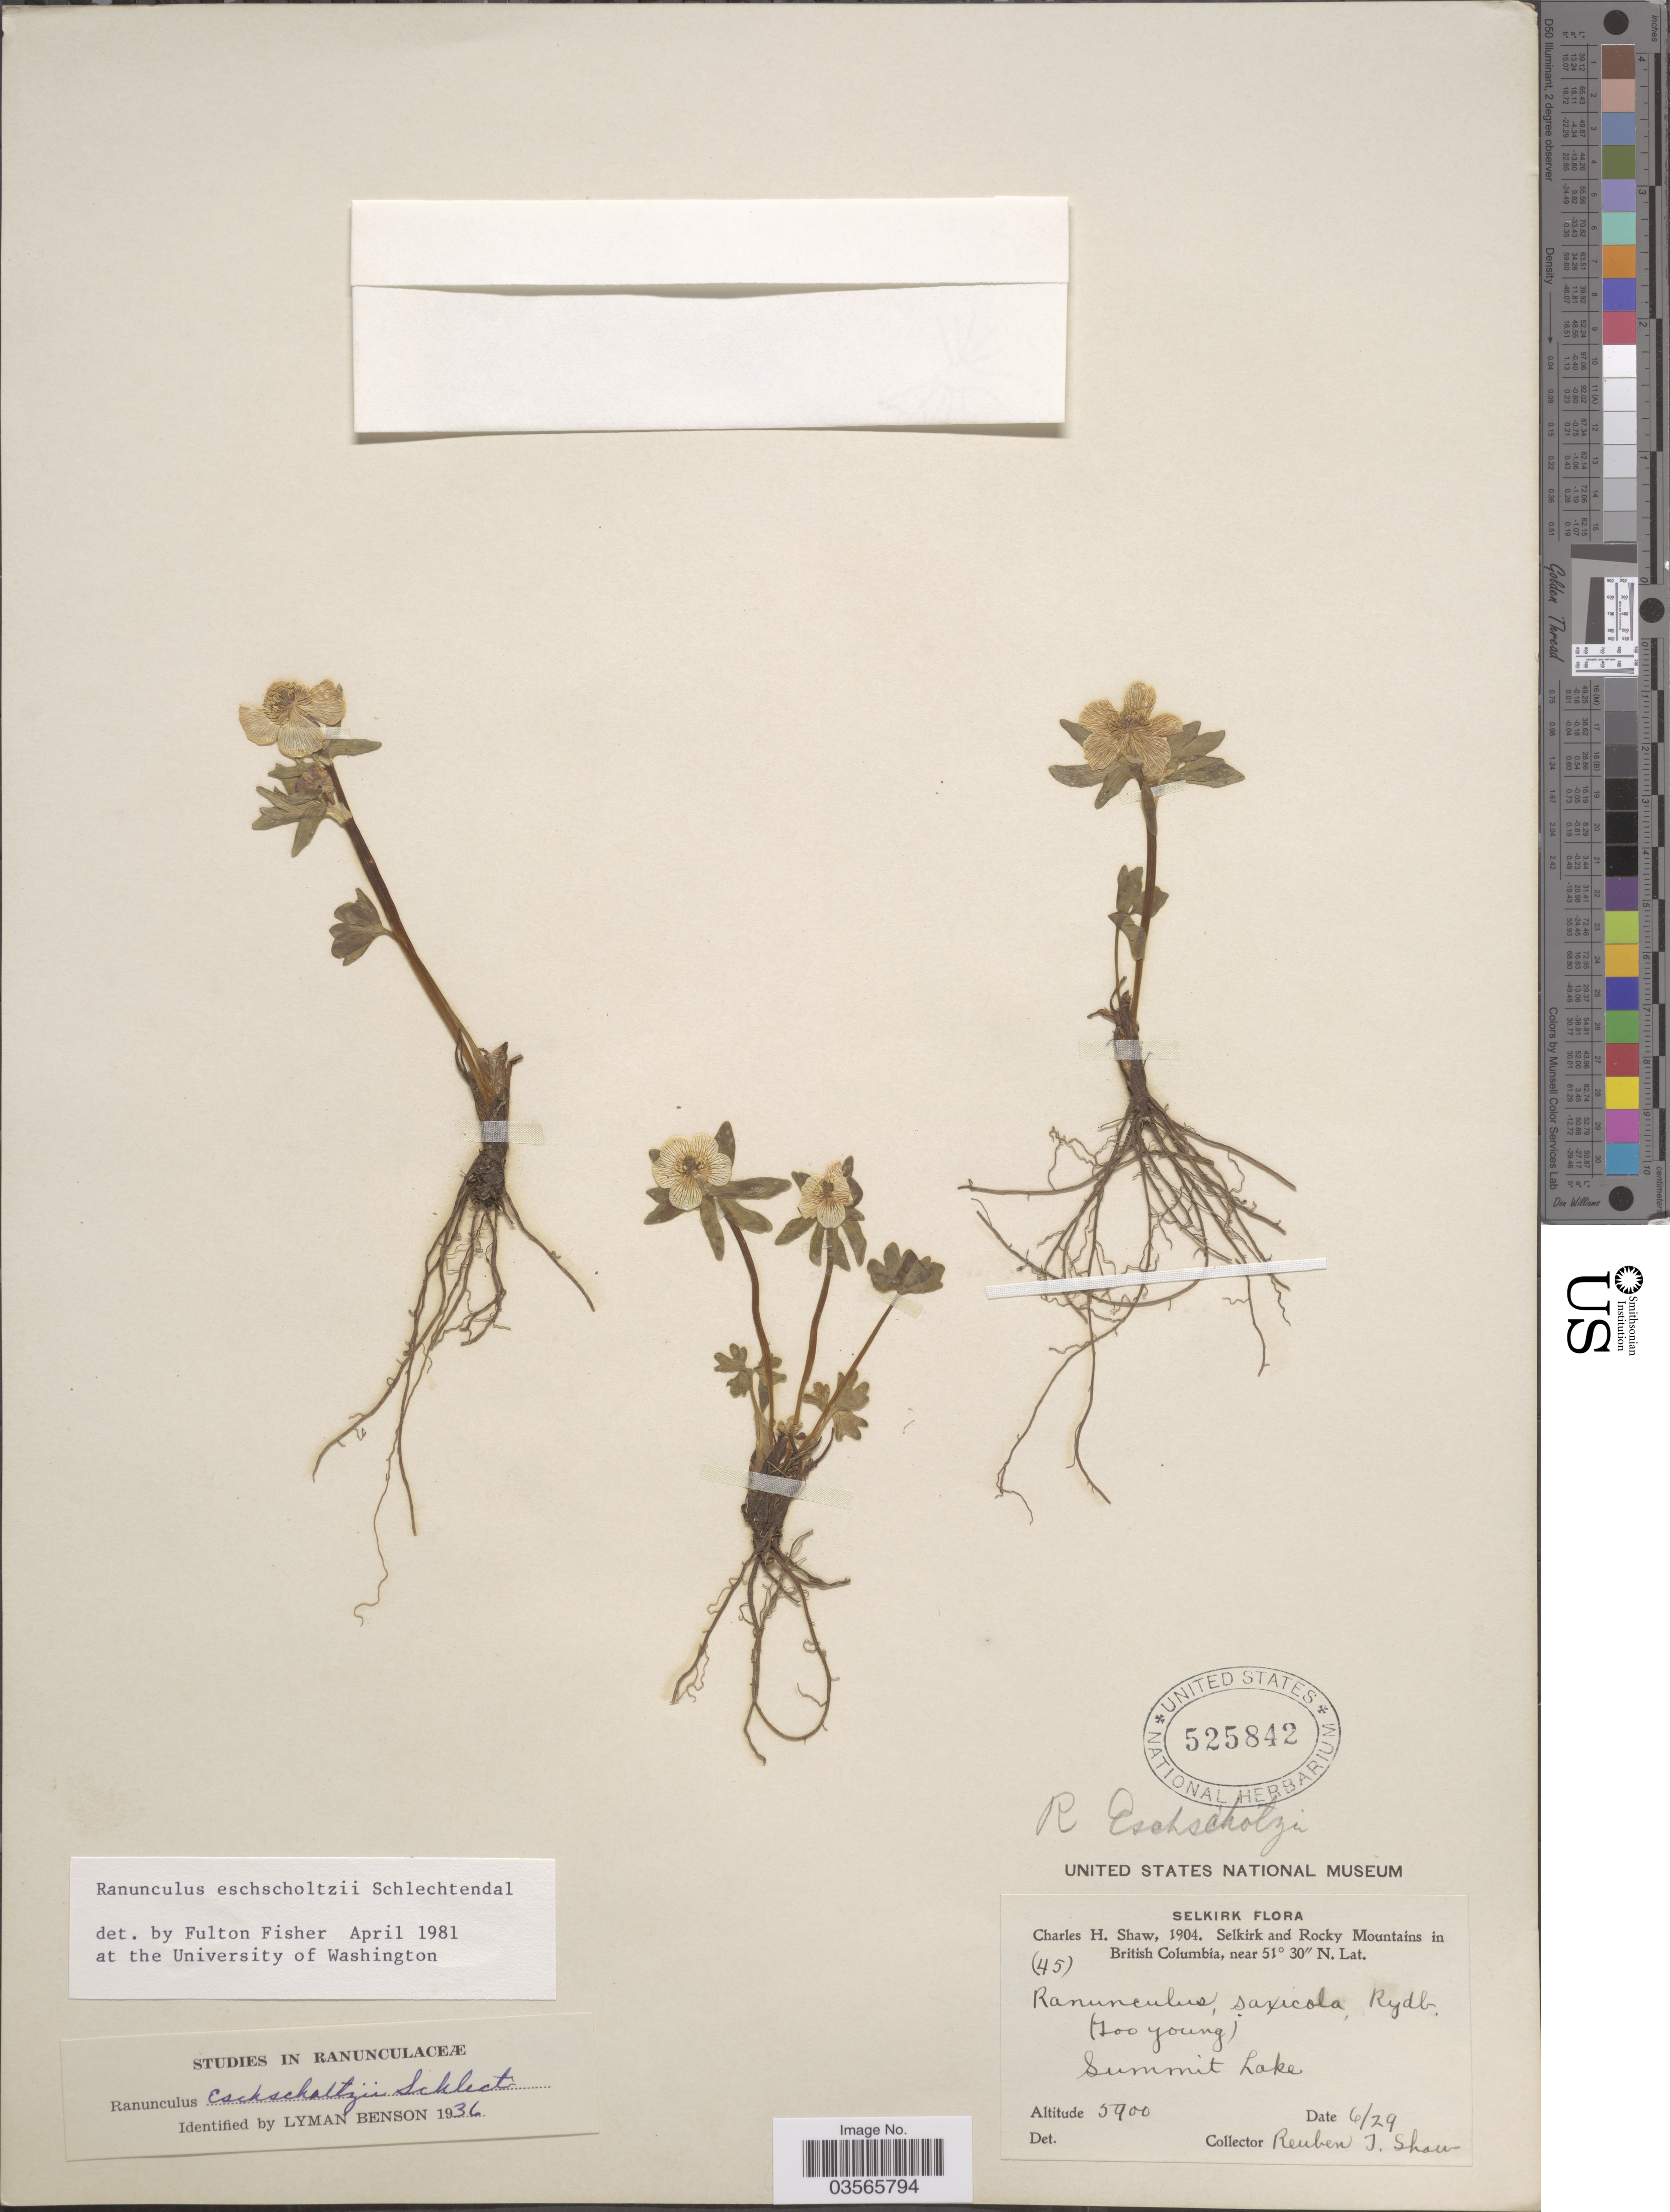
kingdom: Plantae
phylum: Tracheophyta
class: Magnoliopsida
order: Ranunculales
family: Ranunculaceae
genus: Ranunculus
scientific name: Ranunculus eschscholtzii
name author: Schltdl.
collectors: R. T. Shaw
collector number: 45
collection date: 1904-06-29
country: Canada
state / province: British Columbia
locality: Selkirk. Selkirk and Rocky Mountains in British Columbia. Summit Lake.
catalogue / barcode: US 525842